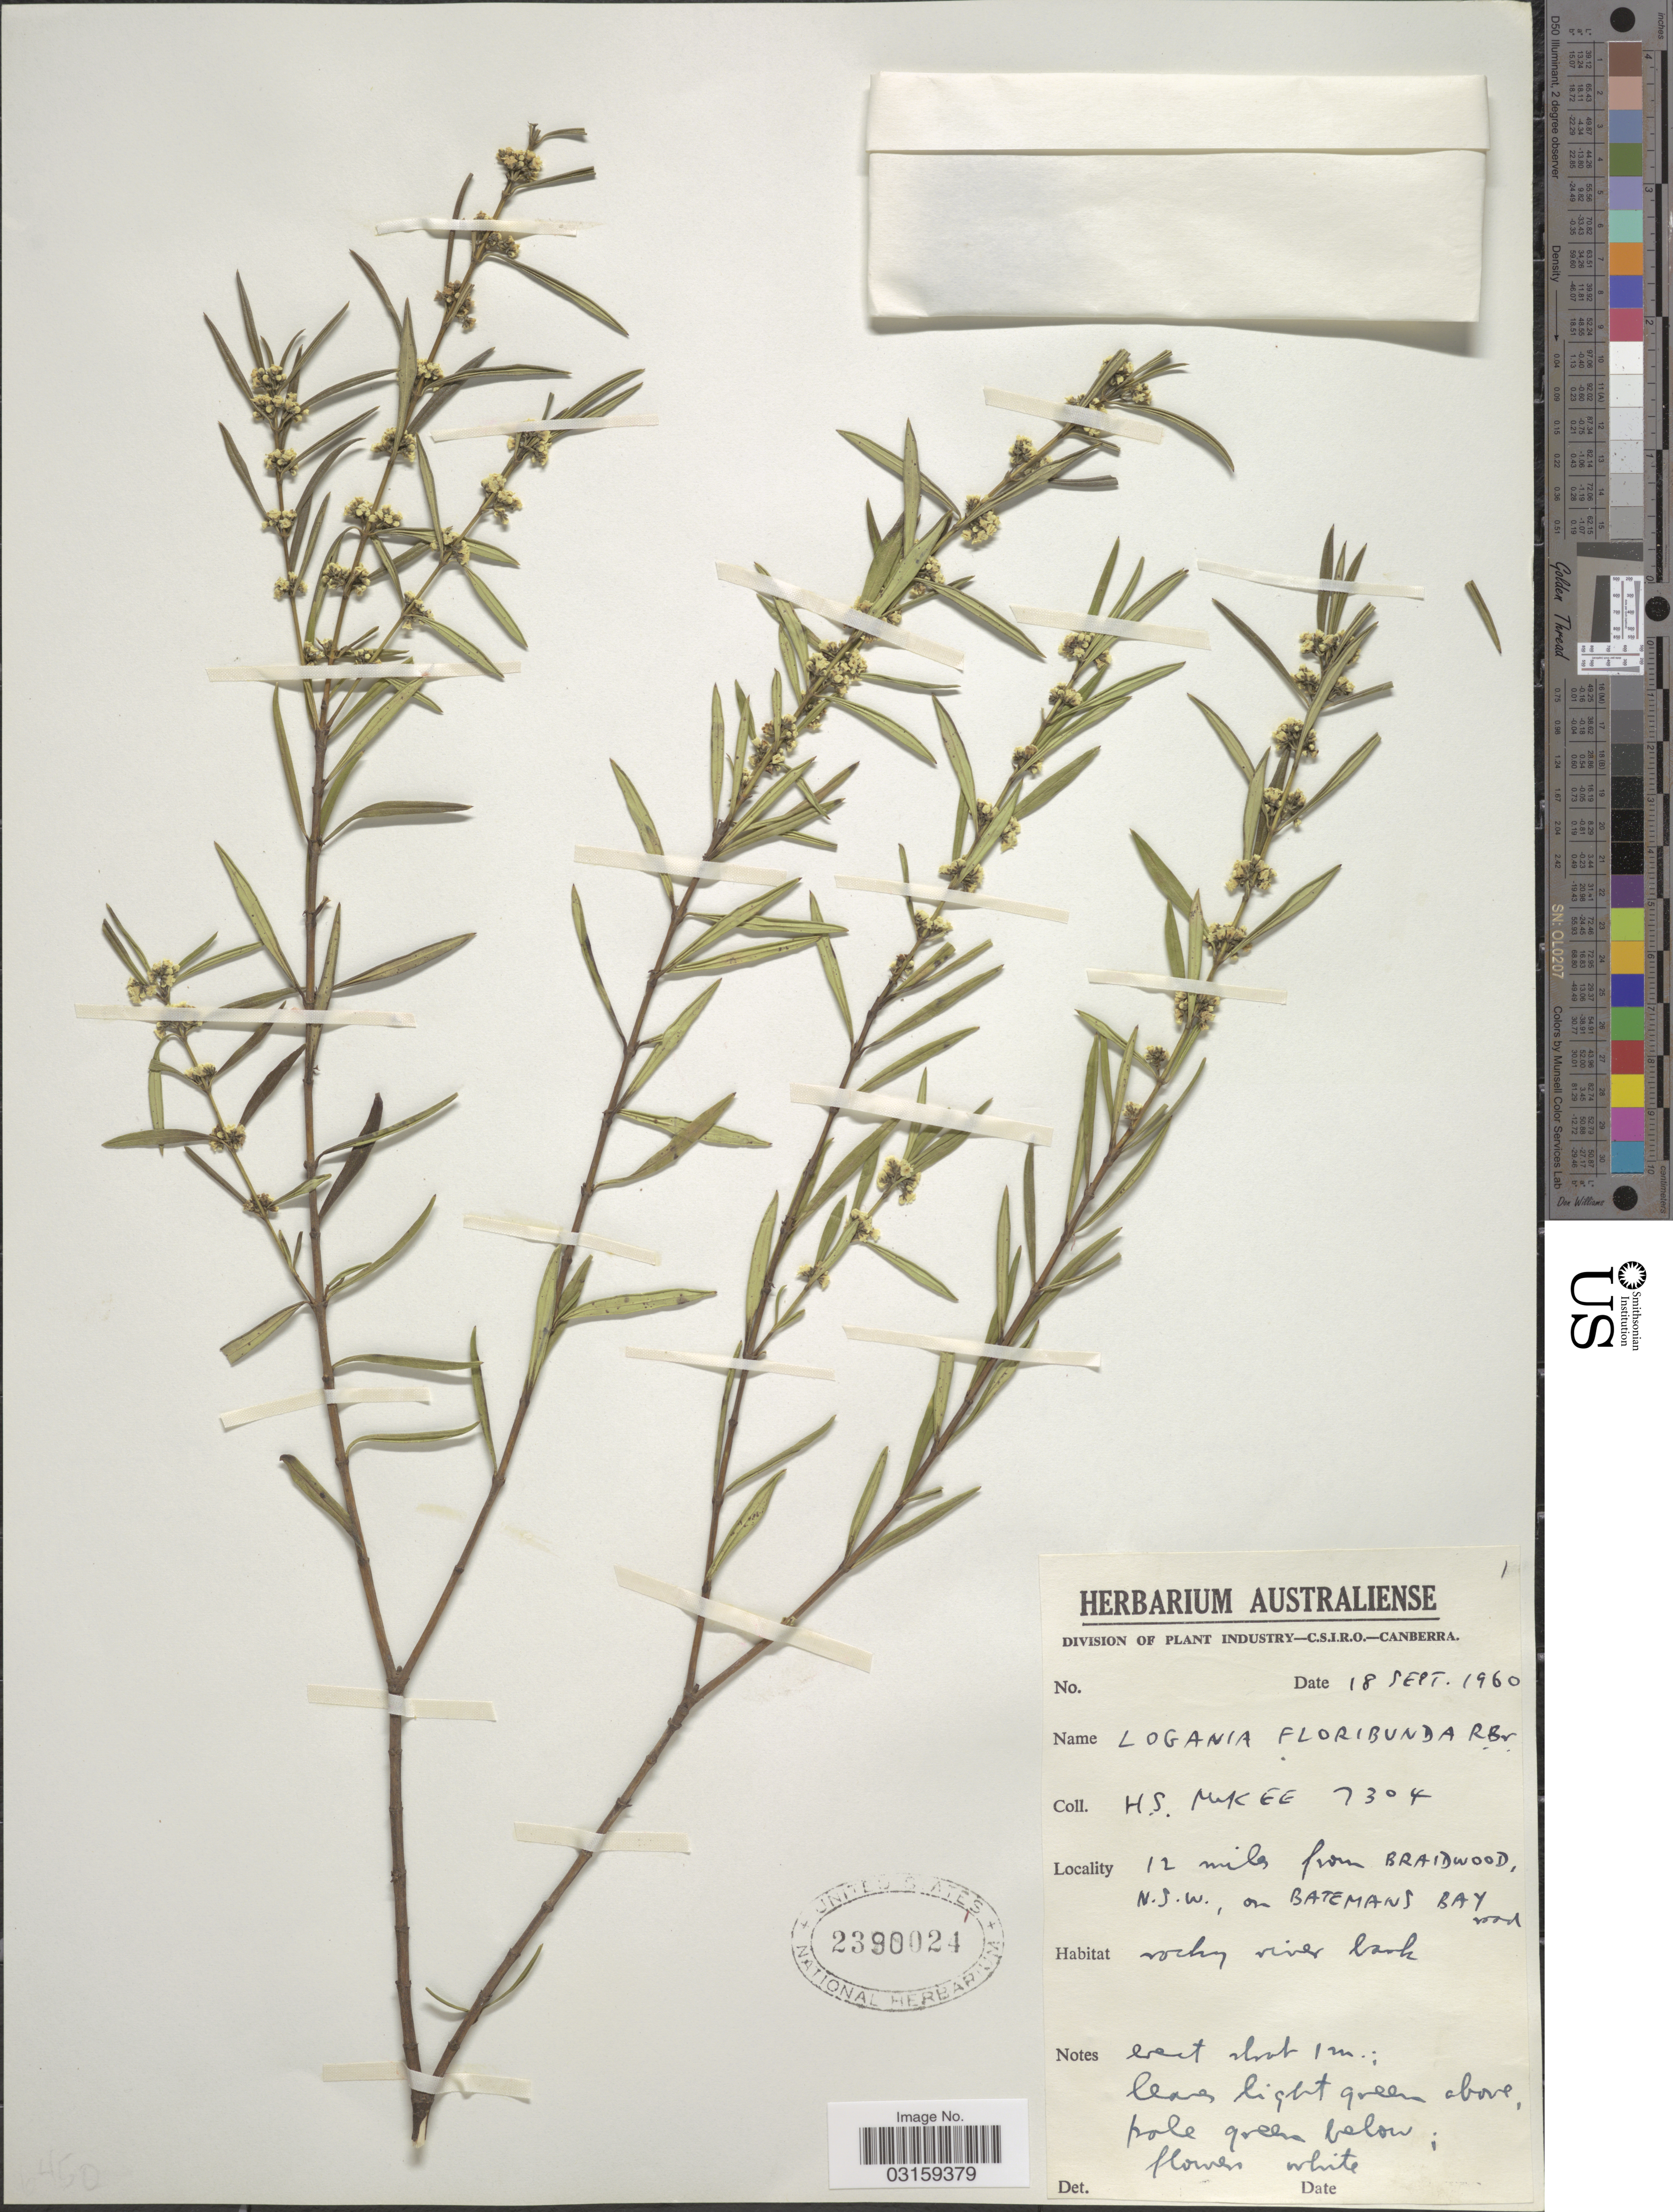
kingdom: Plantae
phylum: Tracheophyta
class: Magnoliopsida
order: Gentianales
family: Loganiaceae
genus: Logania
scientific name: Logania albiflora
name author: (Andrews) Druce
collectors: H. S. McKee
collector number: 7304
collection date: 1960-09-18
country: Australia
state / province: New South Wales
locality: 12 miles from Braidwood, N.S.W., on Batemans Bay road.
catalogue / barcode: US 2390024